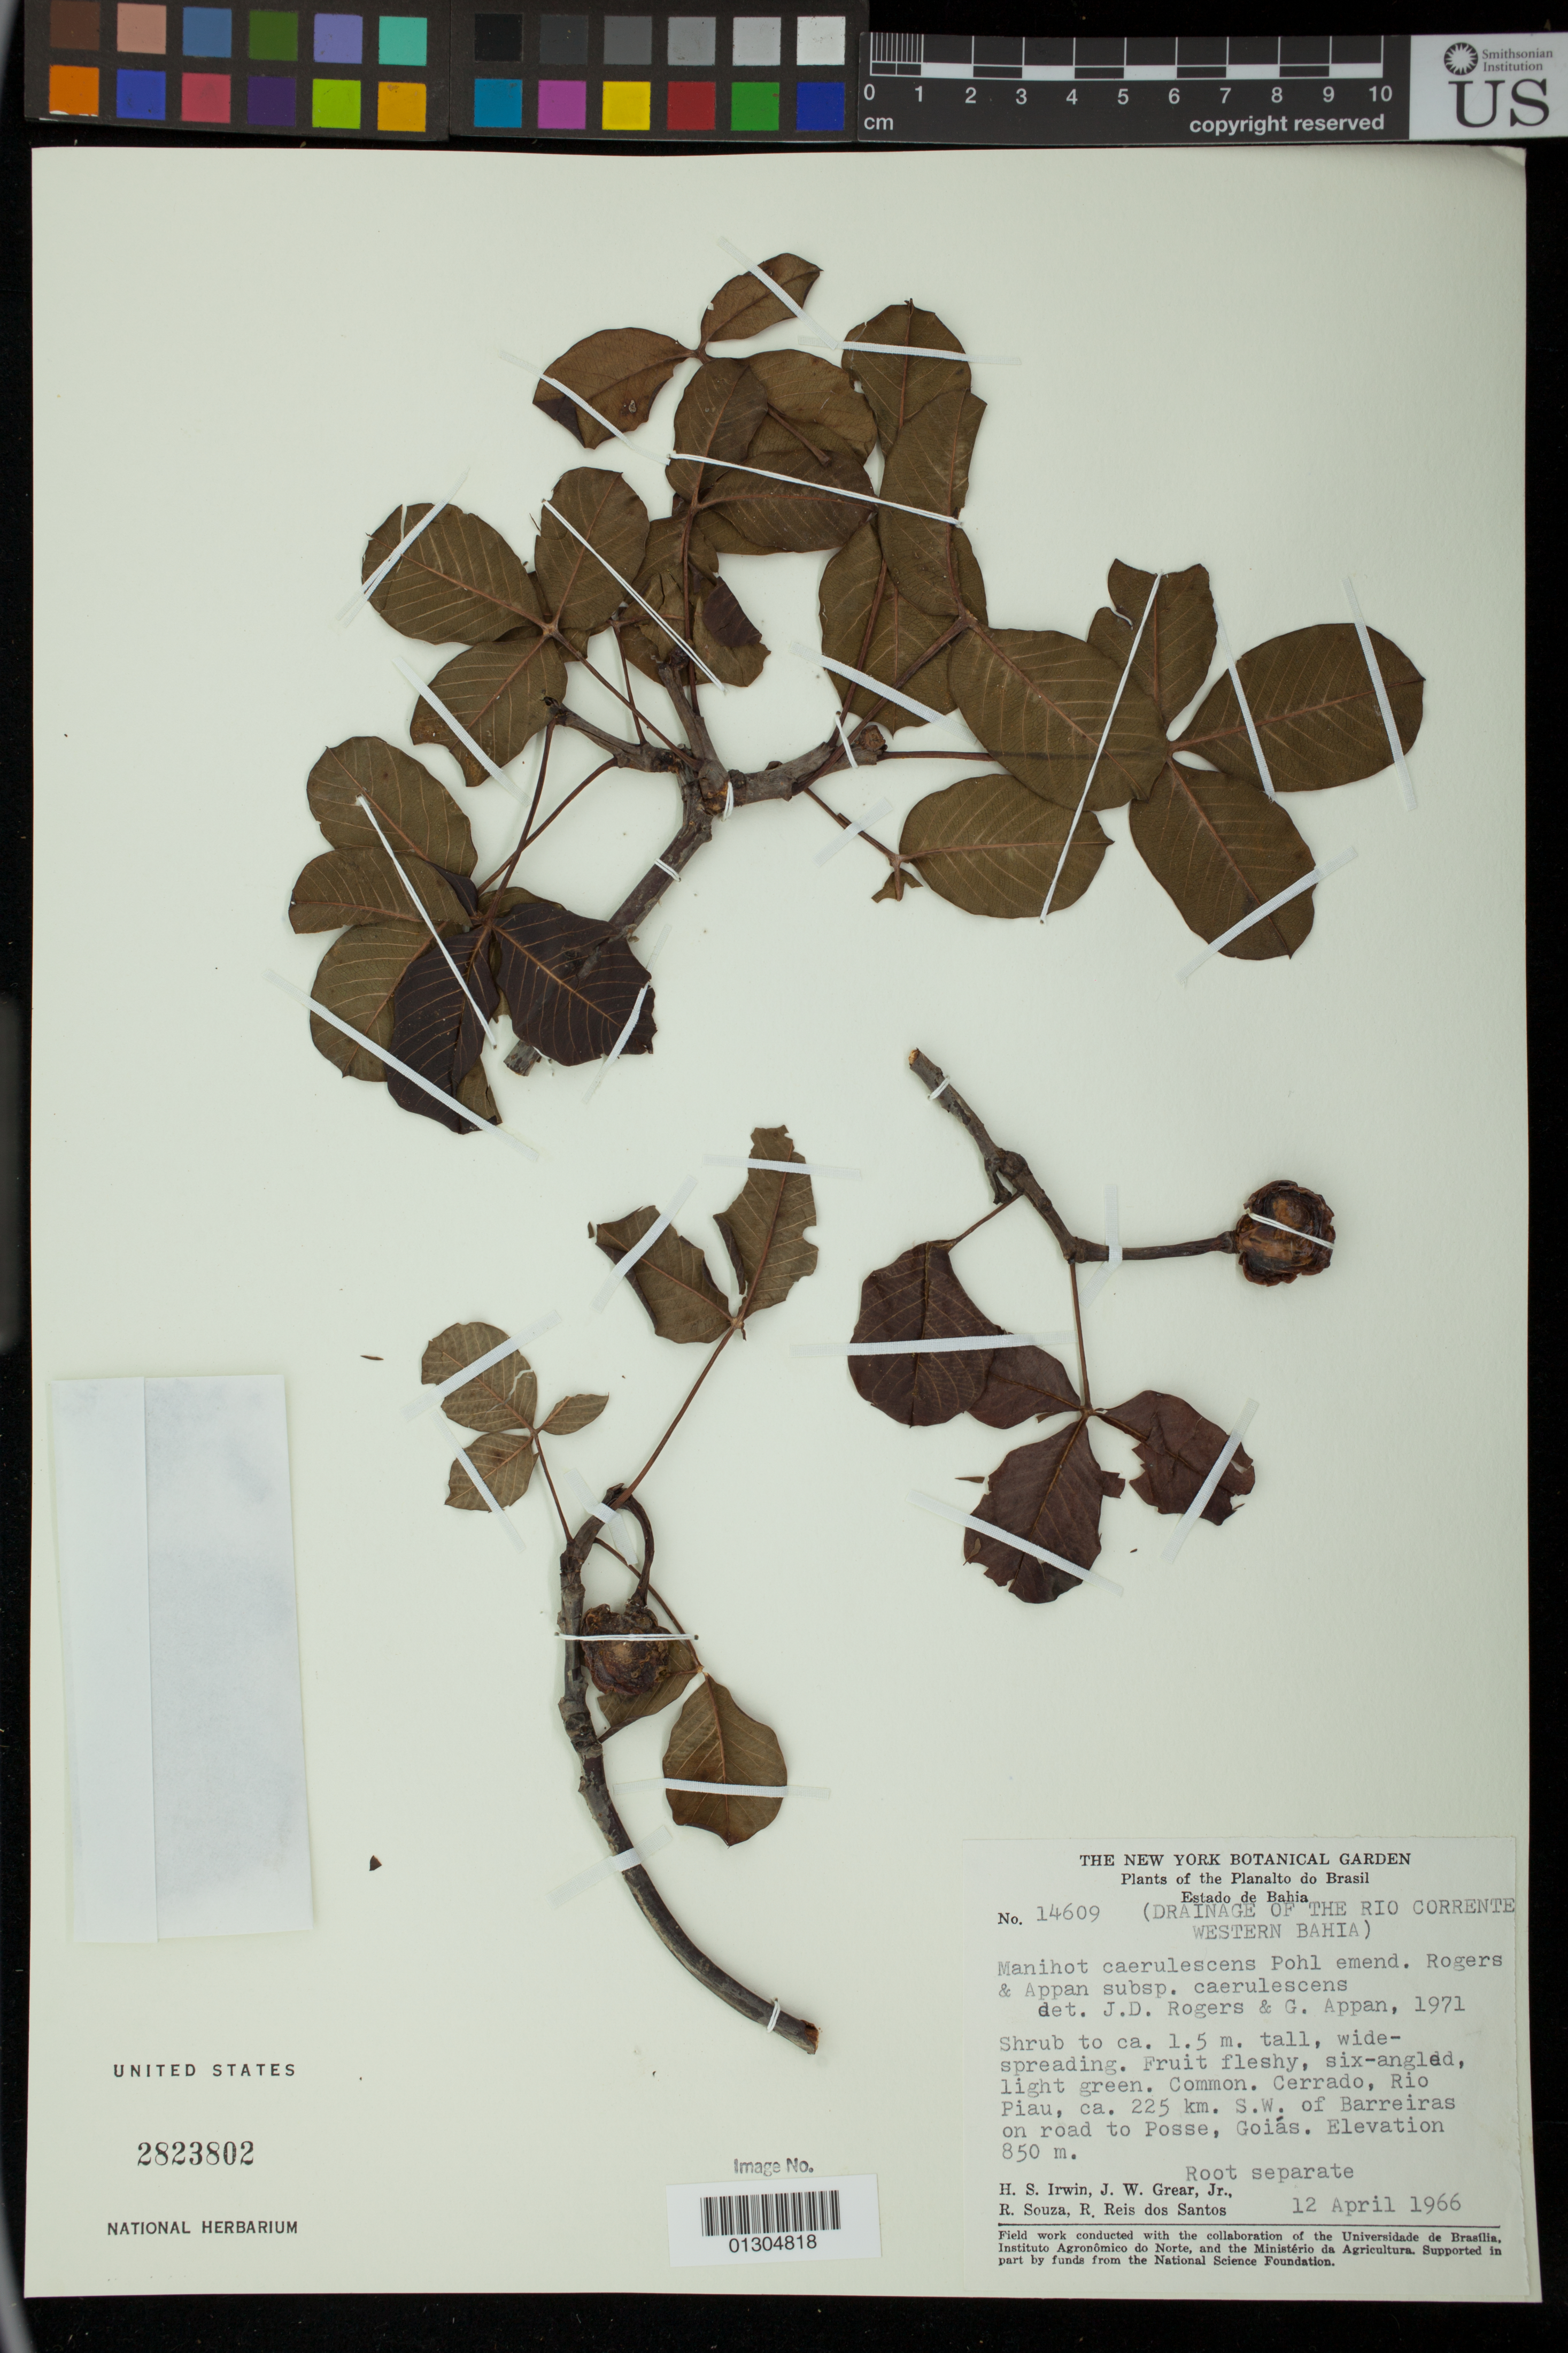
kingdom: Plantae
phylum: Tracheophyta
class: Magnoliopsida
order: Malpighiales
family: Euphorbiaceae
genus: Manihot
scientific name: Manihot caerulescens subsp. caerulescens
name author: Pohl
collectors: H. Irwin, J. W. Grear, R. Souza & R. Reis dos Santos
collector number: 14609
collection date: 1966-04-12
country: Brazil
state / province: Goias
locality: Rio Piau, ca. 225 km. S.W. of Barreiras on road to Posse,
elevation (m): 850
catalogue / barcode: US 2823802